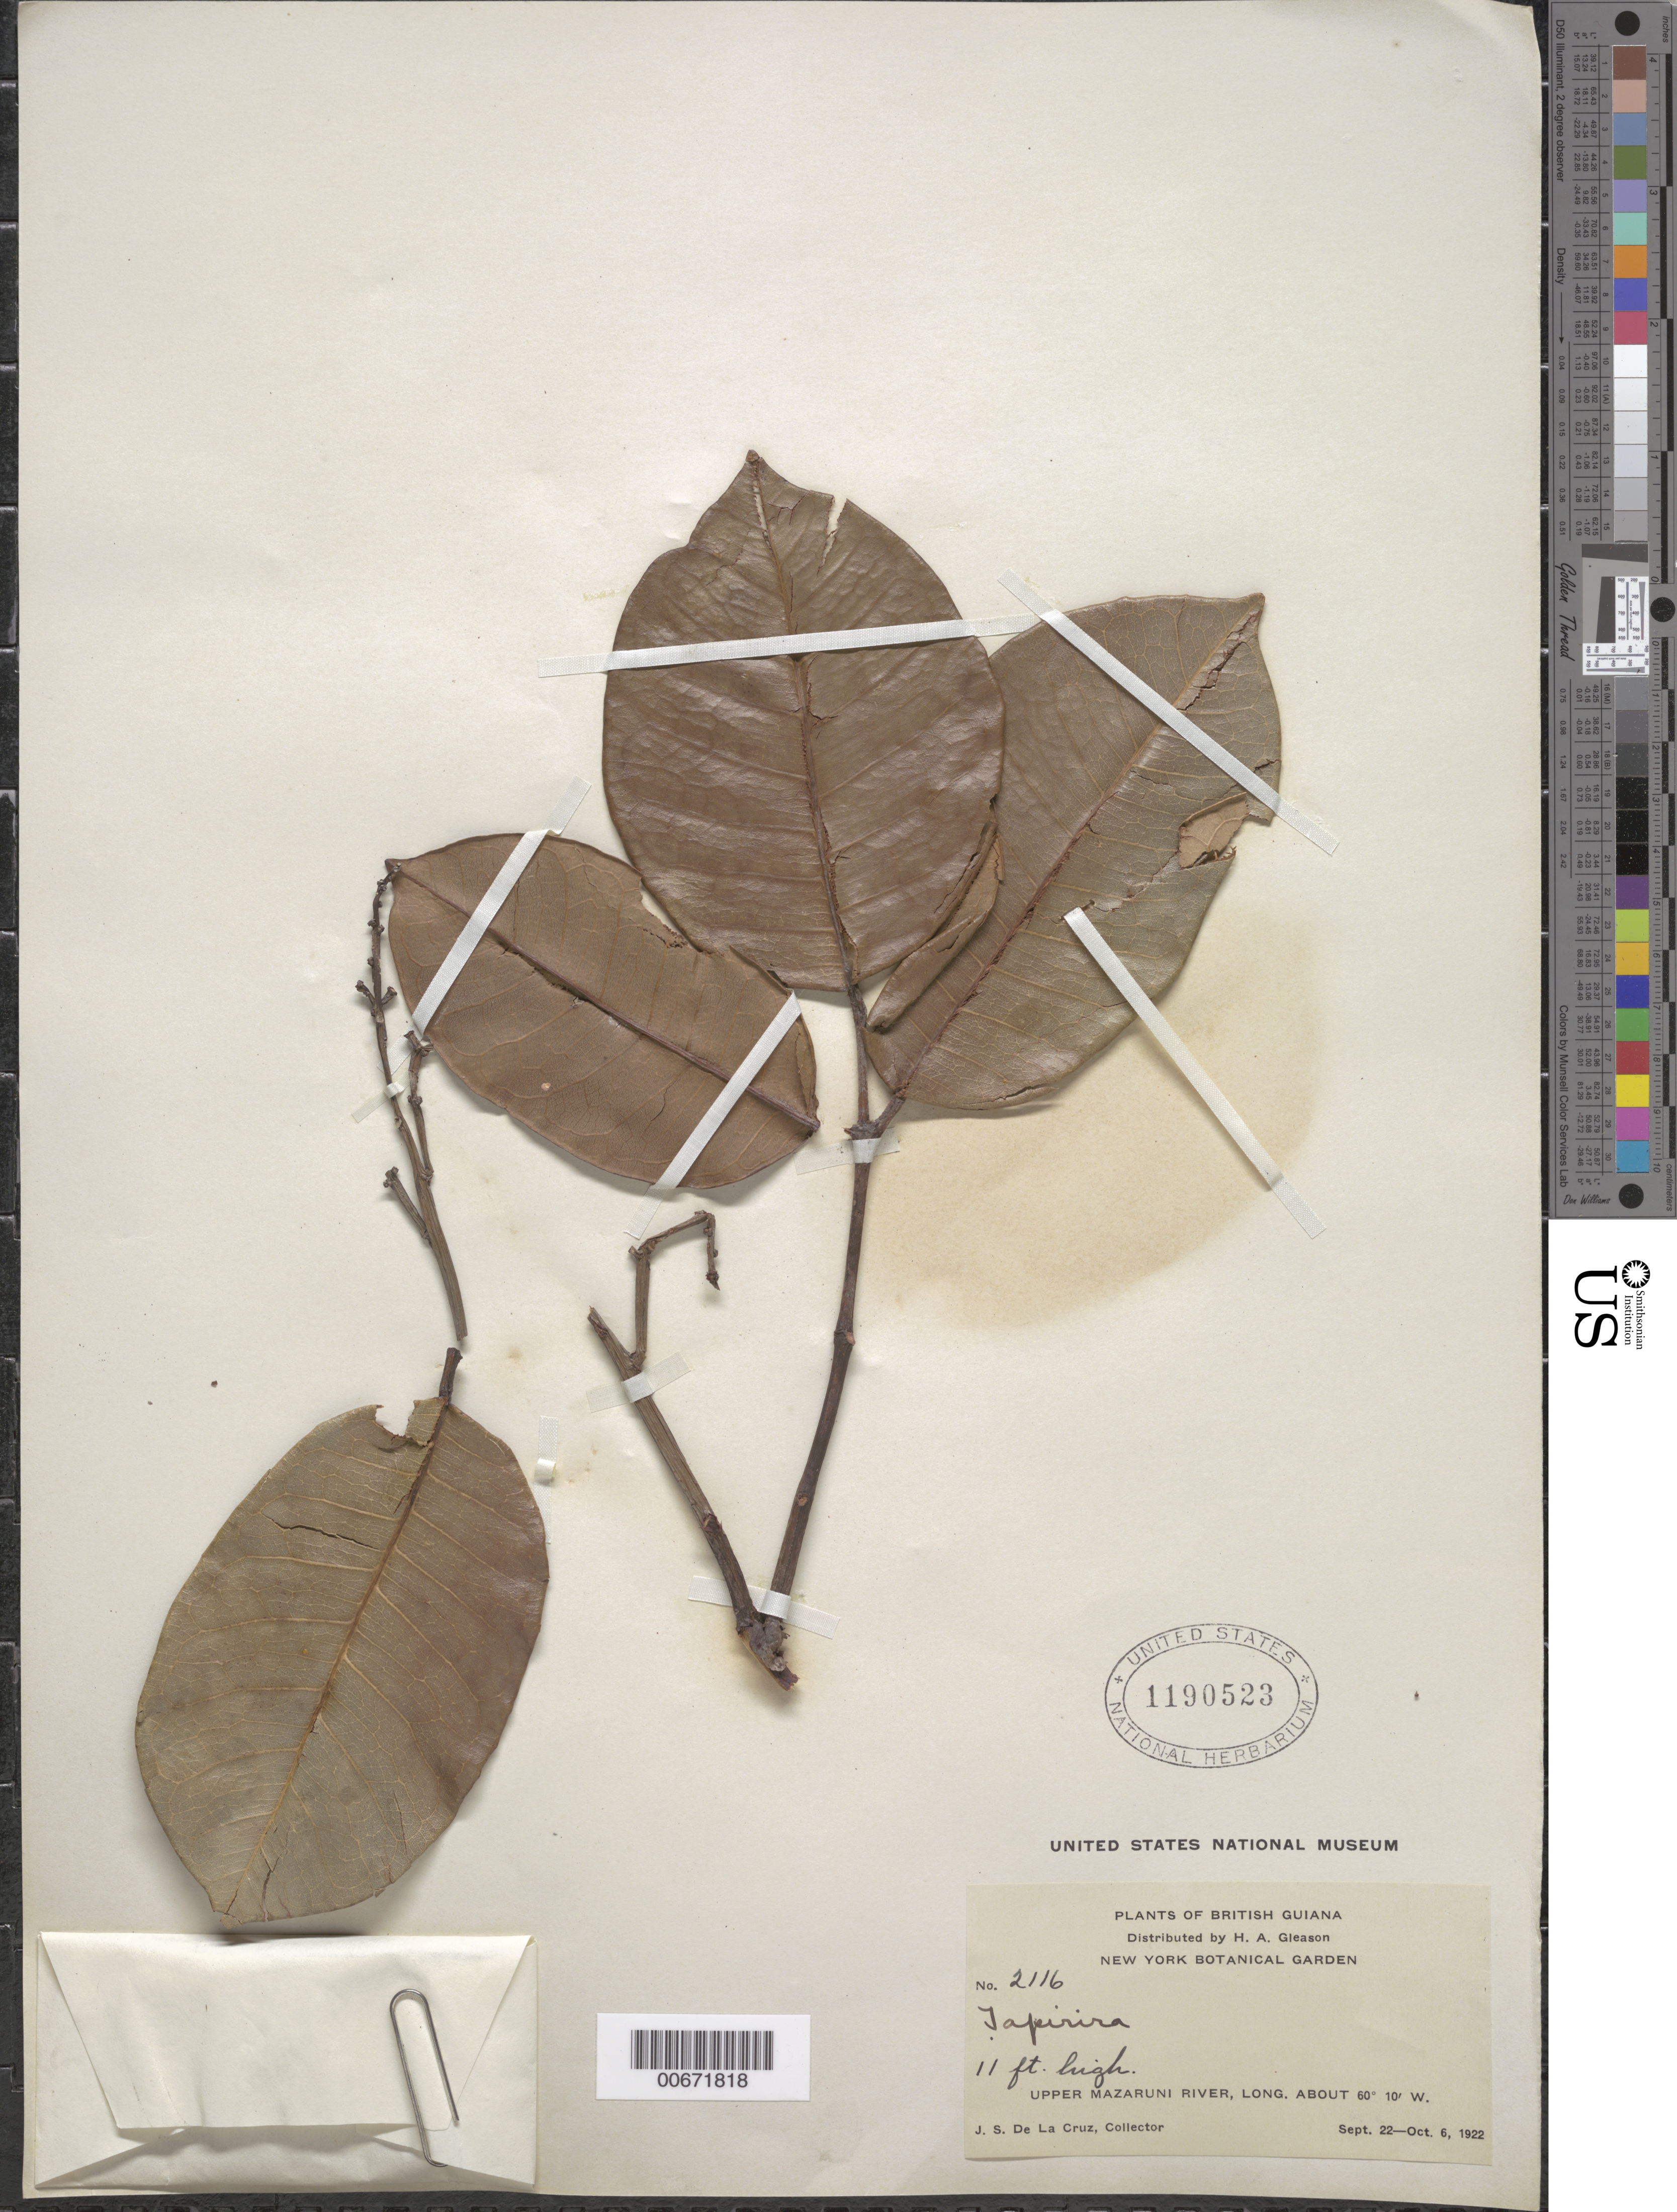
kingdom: Plantae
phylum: Tracheophyta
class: Magnoliopsida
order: Sapindales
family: Burseraceae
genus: Trattinnickia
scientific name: Trattinnickia sp.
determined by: Mitchell, John D.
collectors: J. S. de la Cruz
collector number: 2116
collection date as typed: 22-Sep-22 to 6-Oct-22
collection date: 1922-09-22/1922-10-06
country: Guyana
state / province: Cuyuni-Mazaruni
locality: Upper Mazaruni R.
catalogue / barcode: US 1190523